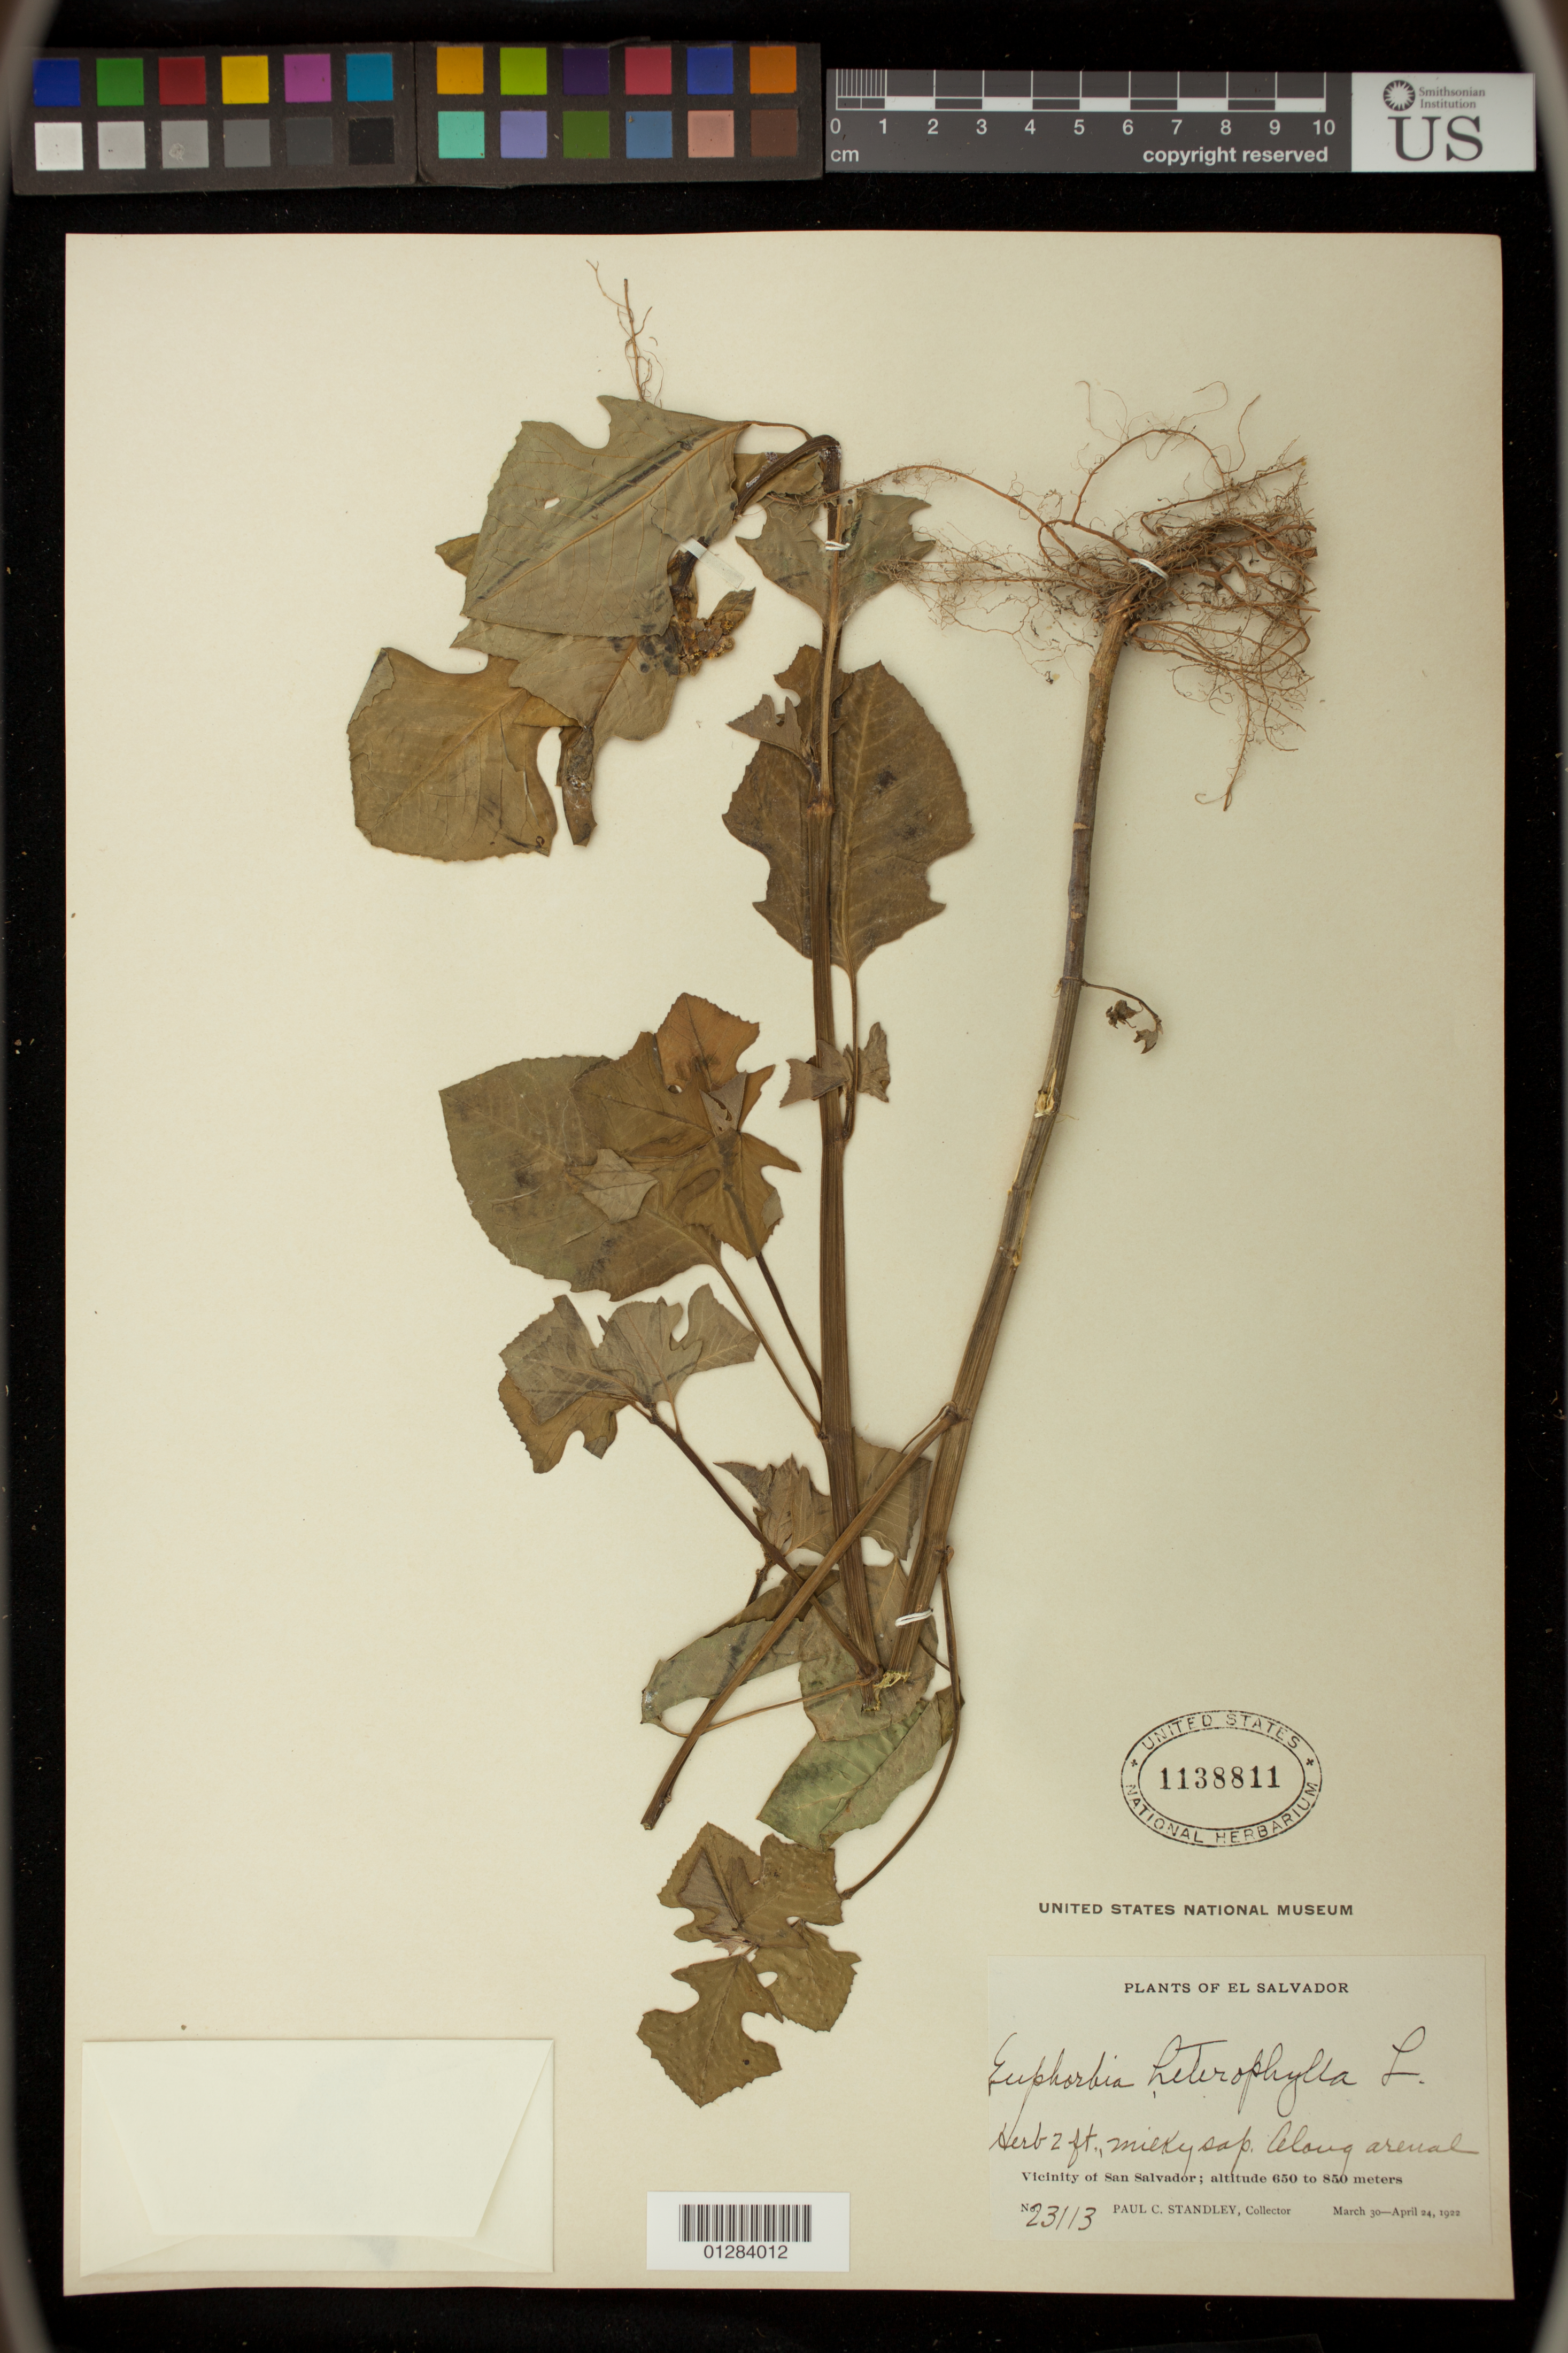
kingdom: Plantae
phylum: Tracheophyta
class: Magnoliopsida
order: Malpighiales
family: Euphorbiaceae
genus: Euphorbia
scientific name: Euphorbia heterophylla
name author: L.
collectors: Standley, Paul Carpenter, Steyermark, Julian Alfred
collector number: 23113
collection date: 1922-03-30/1922-04-24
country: El Salvador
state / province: San Salvador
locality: Vicinity of San Salvador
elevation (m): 650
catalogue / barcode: US 1138811